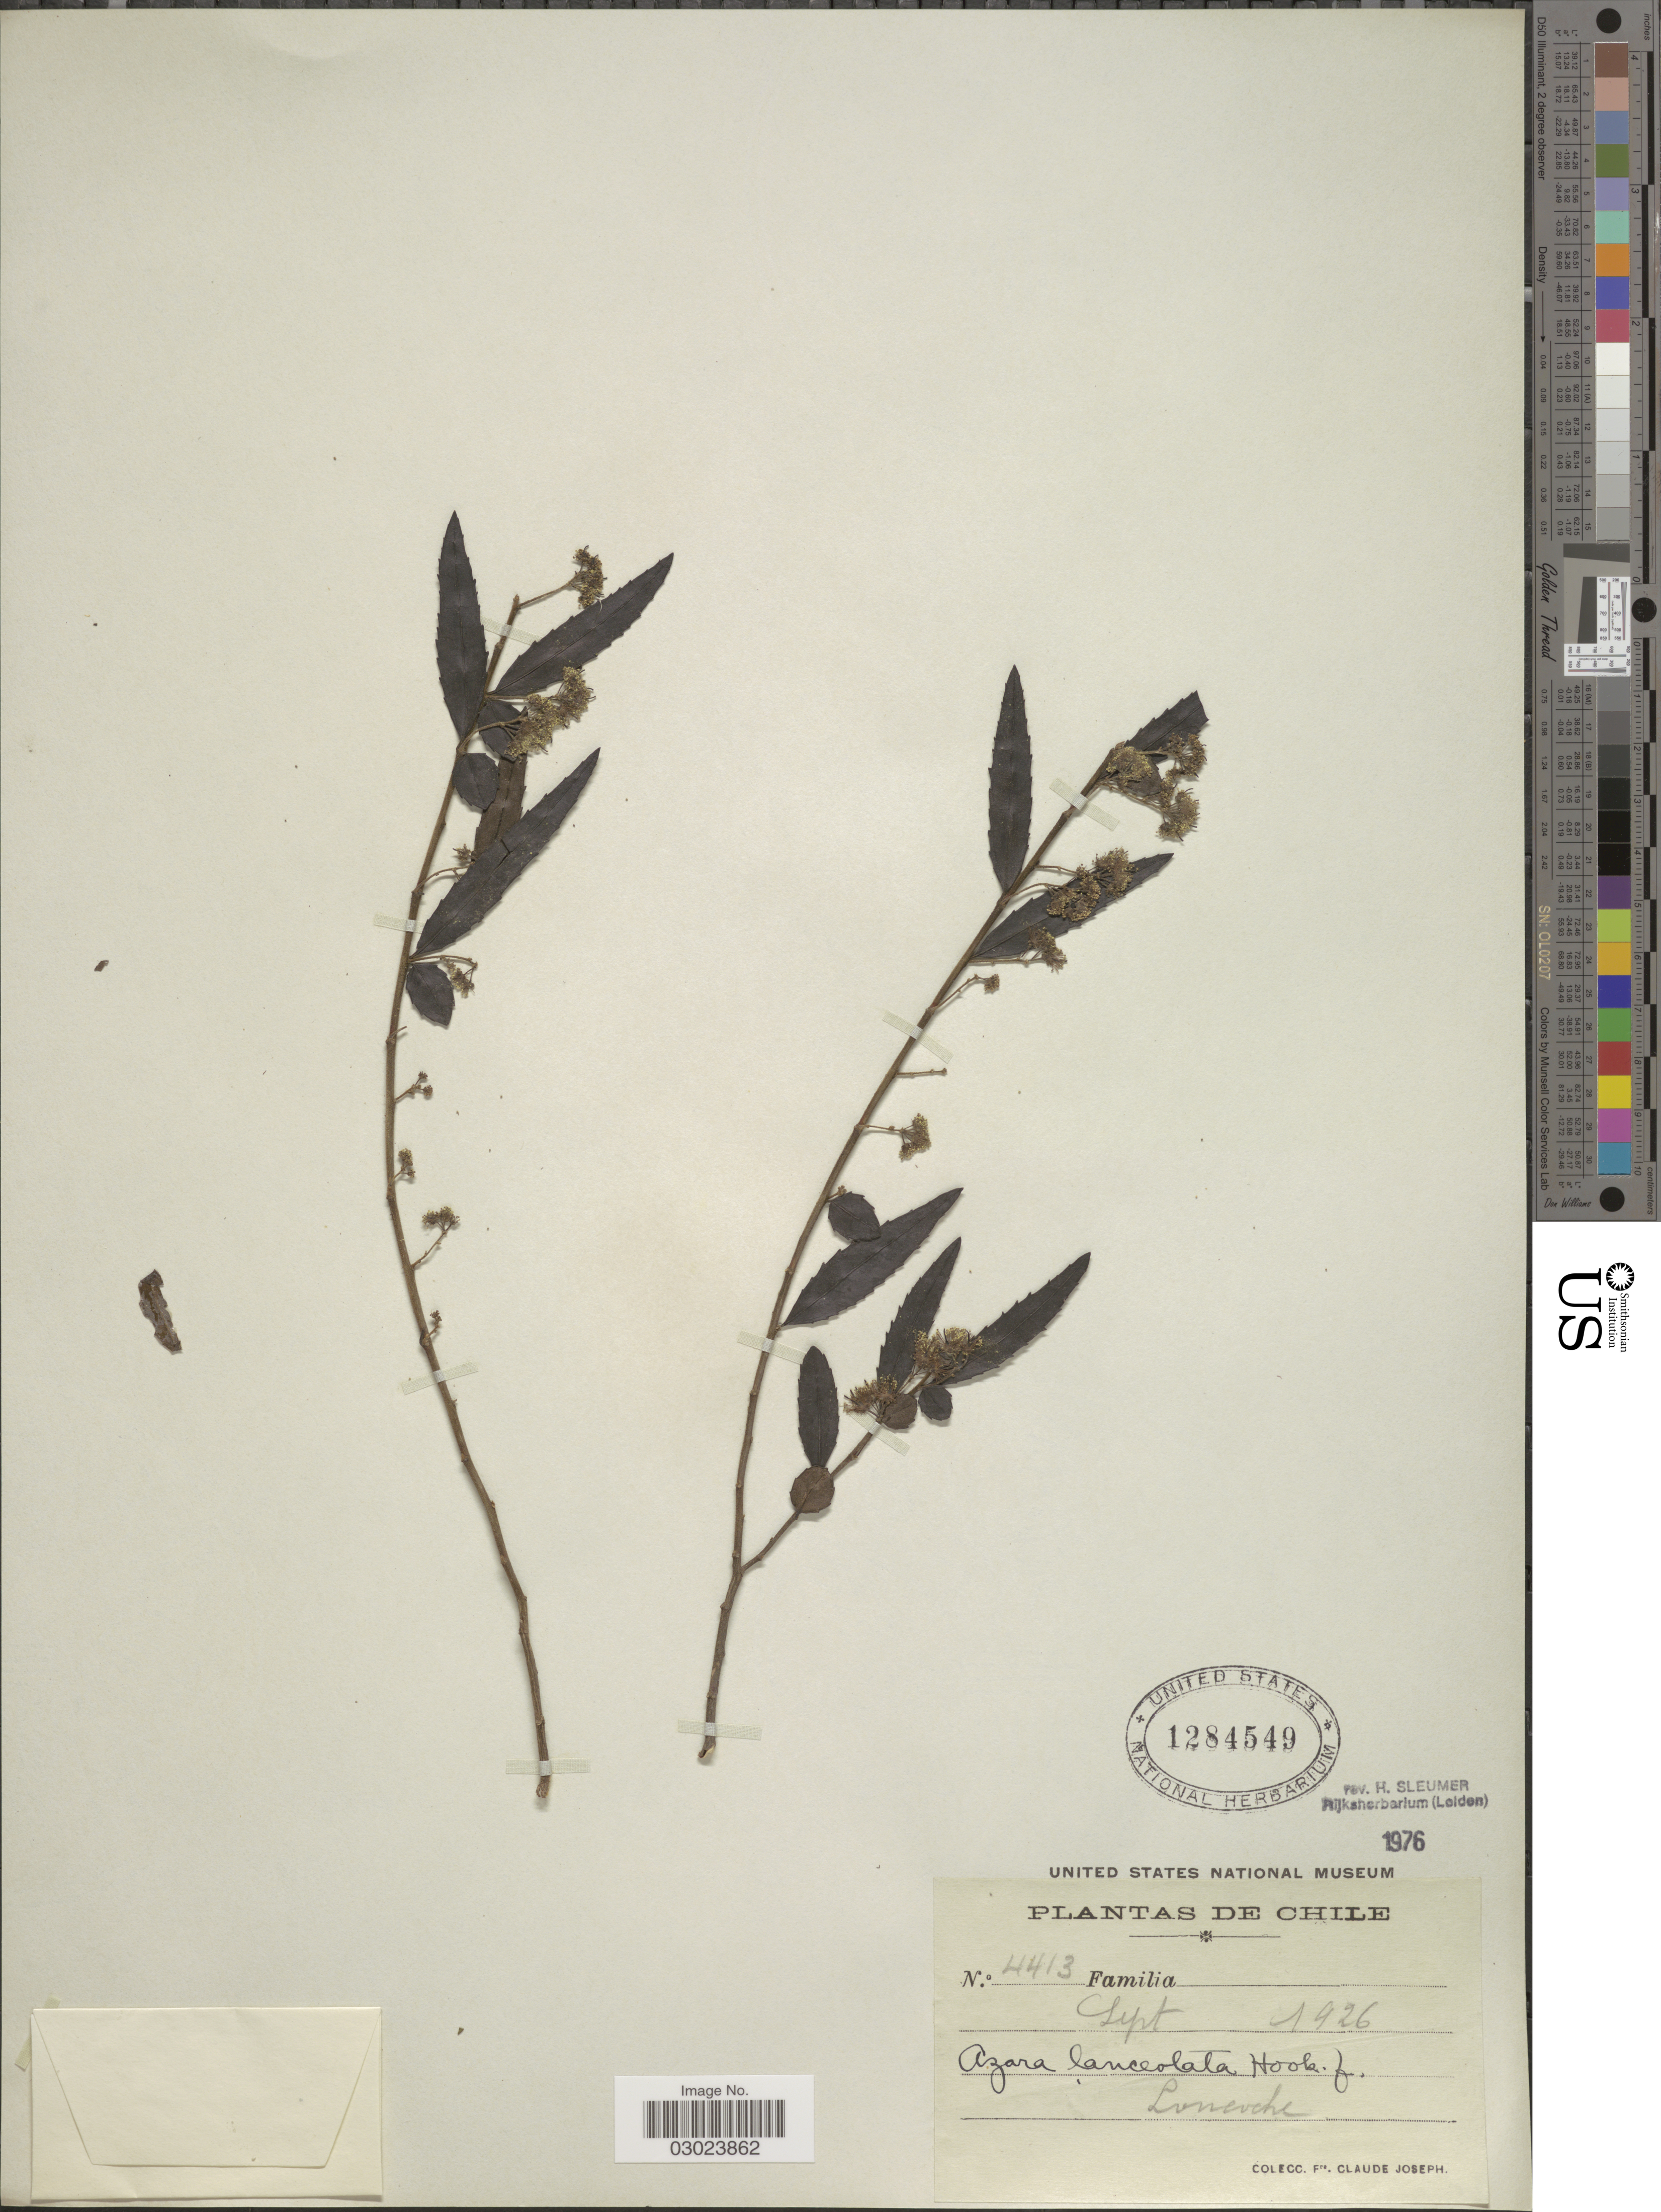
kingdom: Plantae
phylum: Tracheophyta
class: Magnoliopsida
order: Malpighiales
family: Salicaceae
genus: Azara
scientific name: Azara lanceolata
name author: Hook. f.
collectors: Bro. Claude-Joseph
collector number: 4413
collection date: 1926-09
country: Chile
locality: Loncoche.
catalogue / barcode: US 1284549